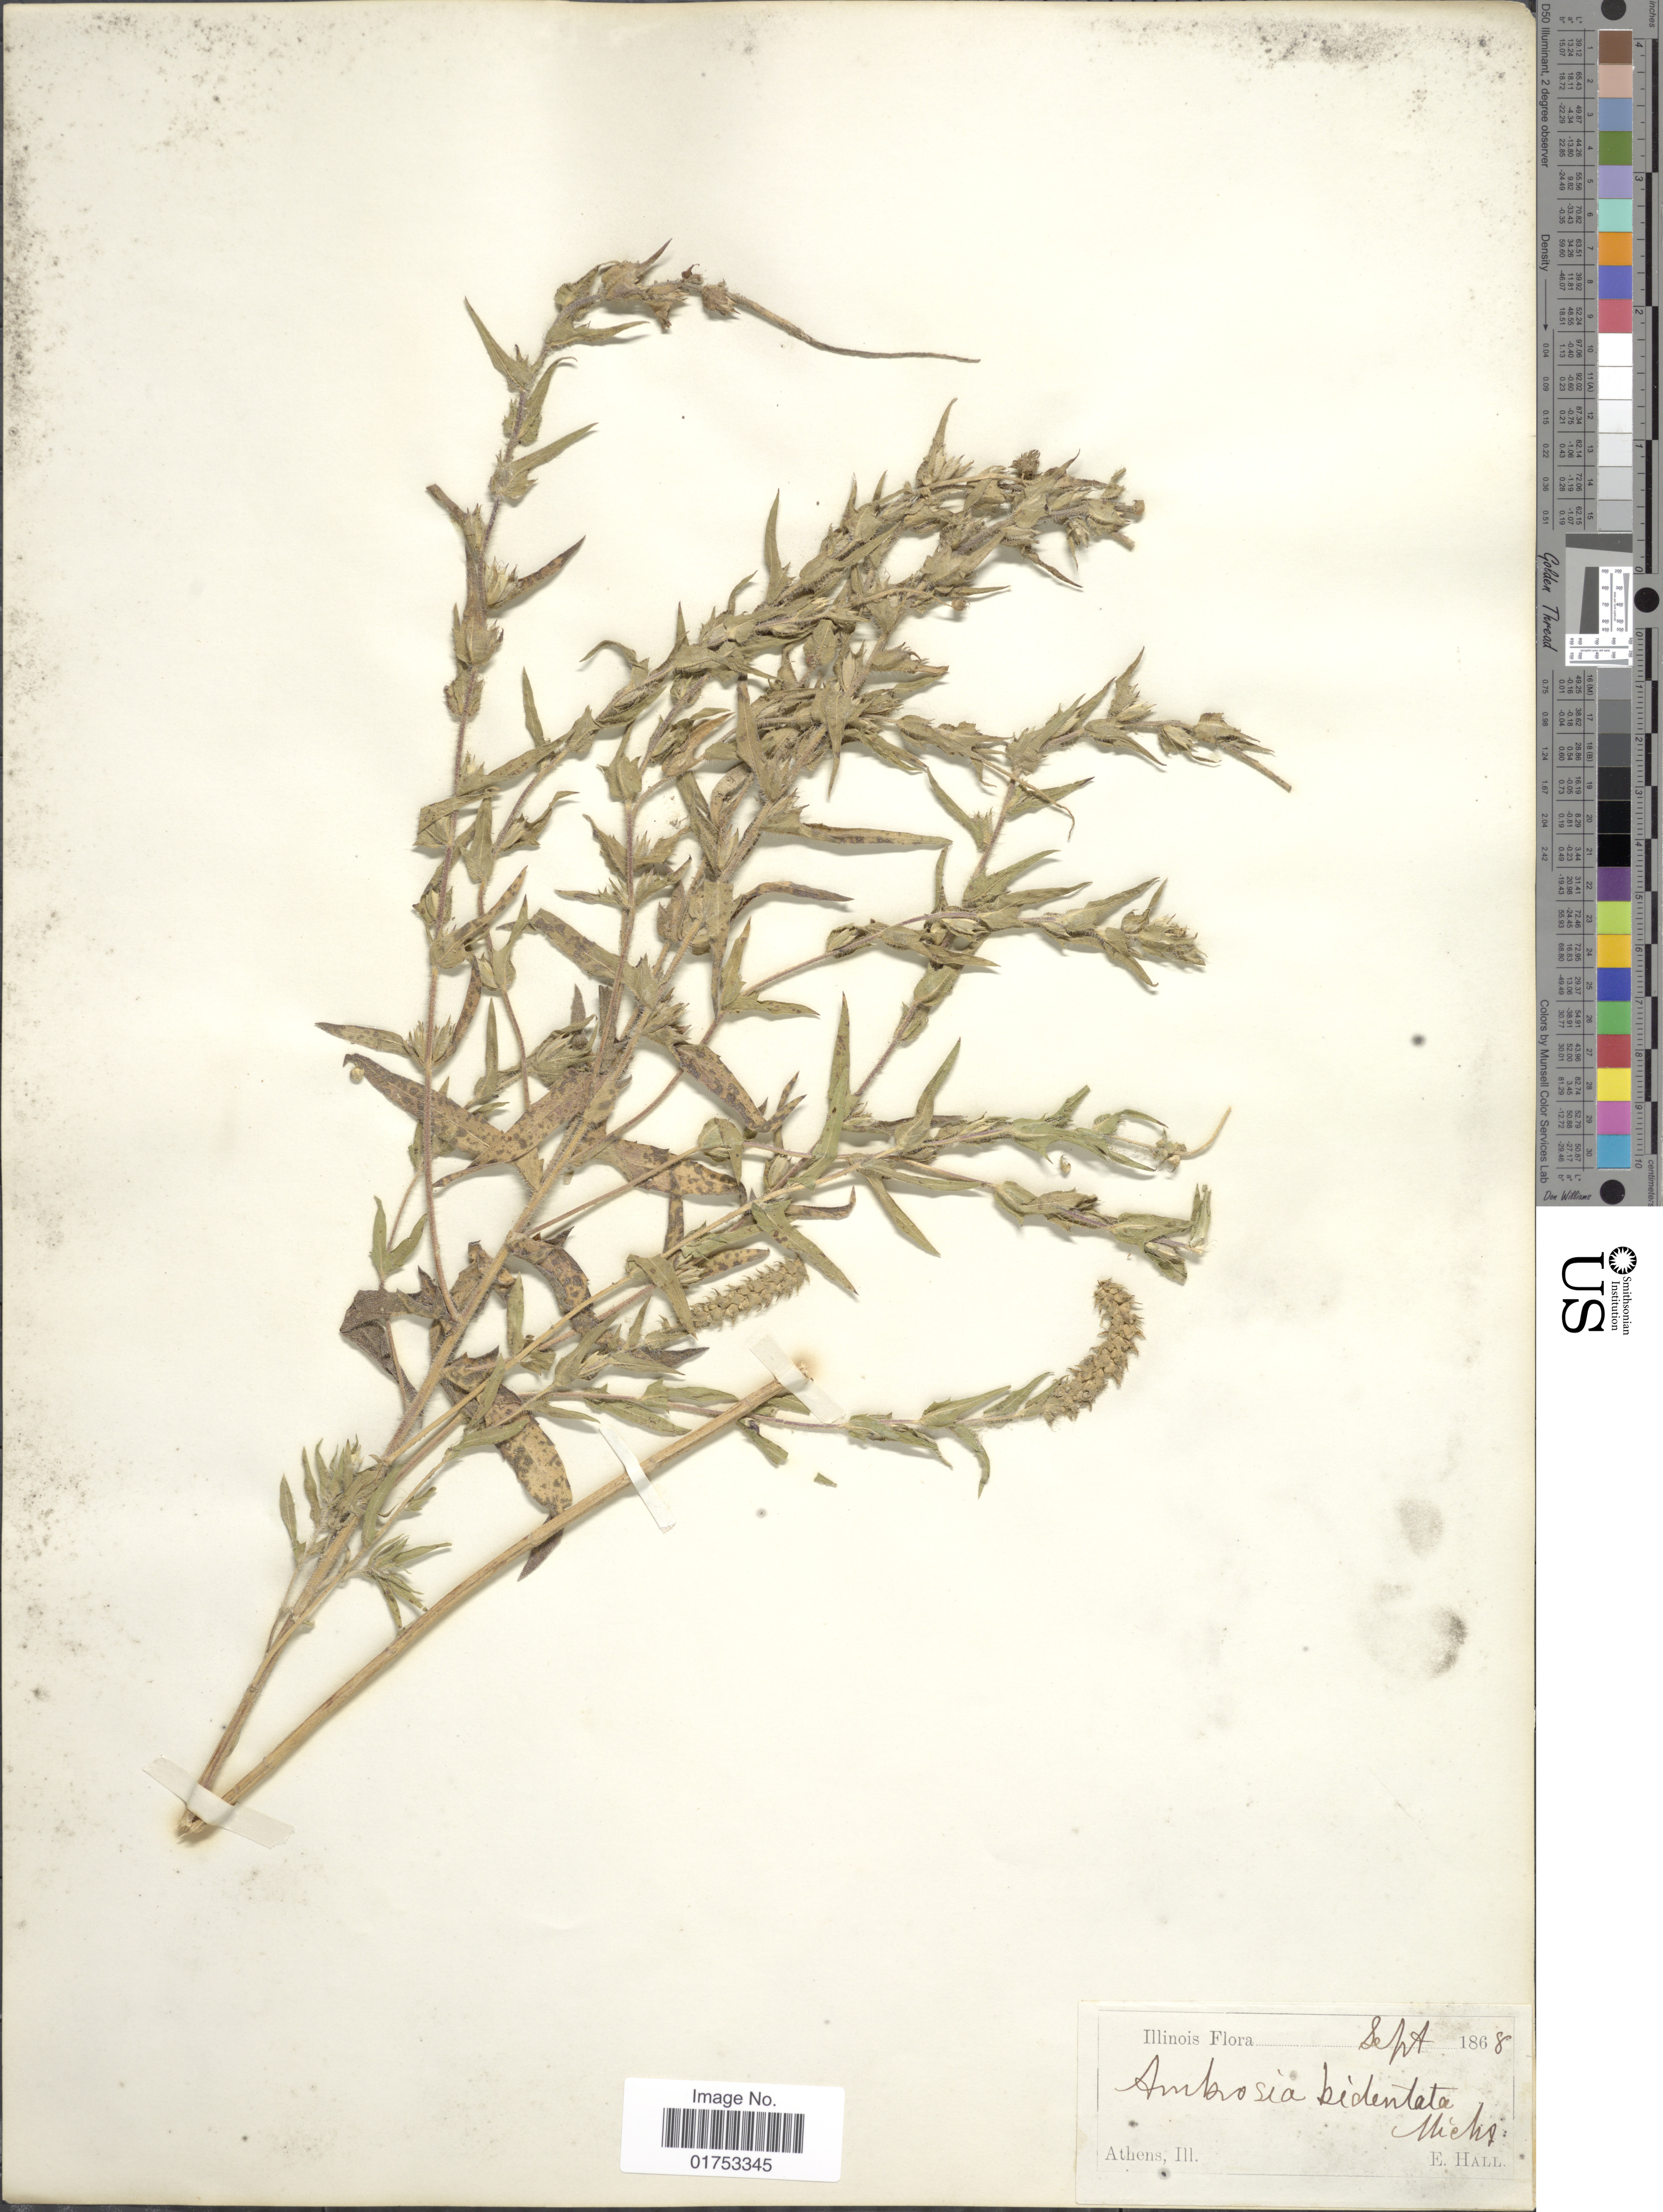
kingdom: Plantae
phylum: Tracheophyta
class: Magnoliopsida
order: Asterales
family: Asteraceae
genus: Ambrosia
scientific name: Ambrosia bidentata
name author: Michx.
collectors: E. Hall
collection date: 1868-09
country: United States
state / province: Illinois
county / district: Menard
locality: Athens, Ill.